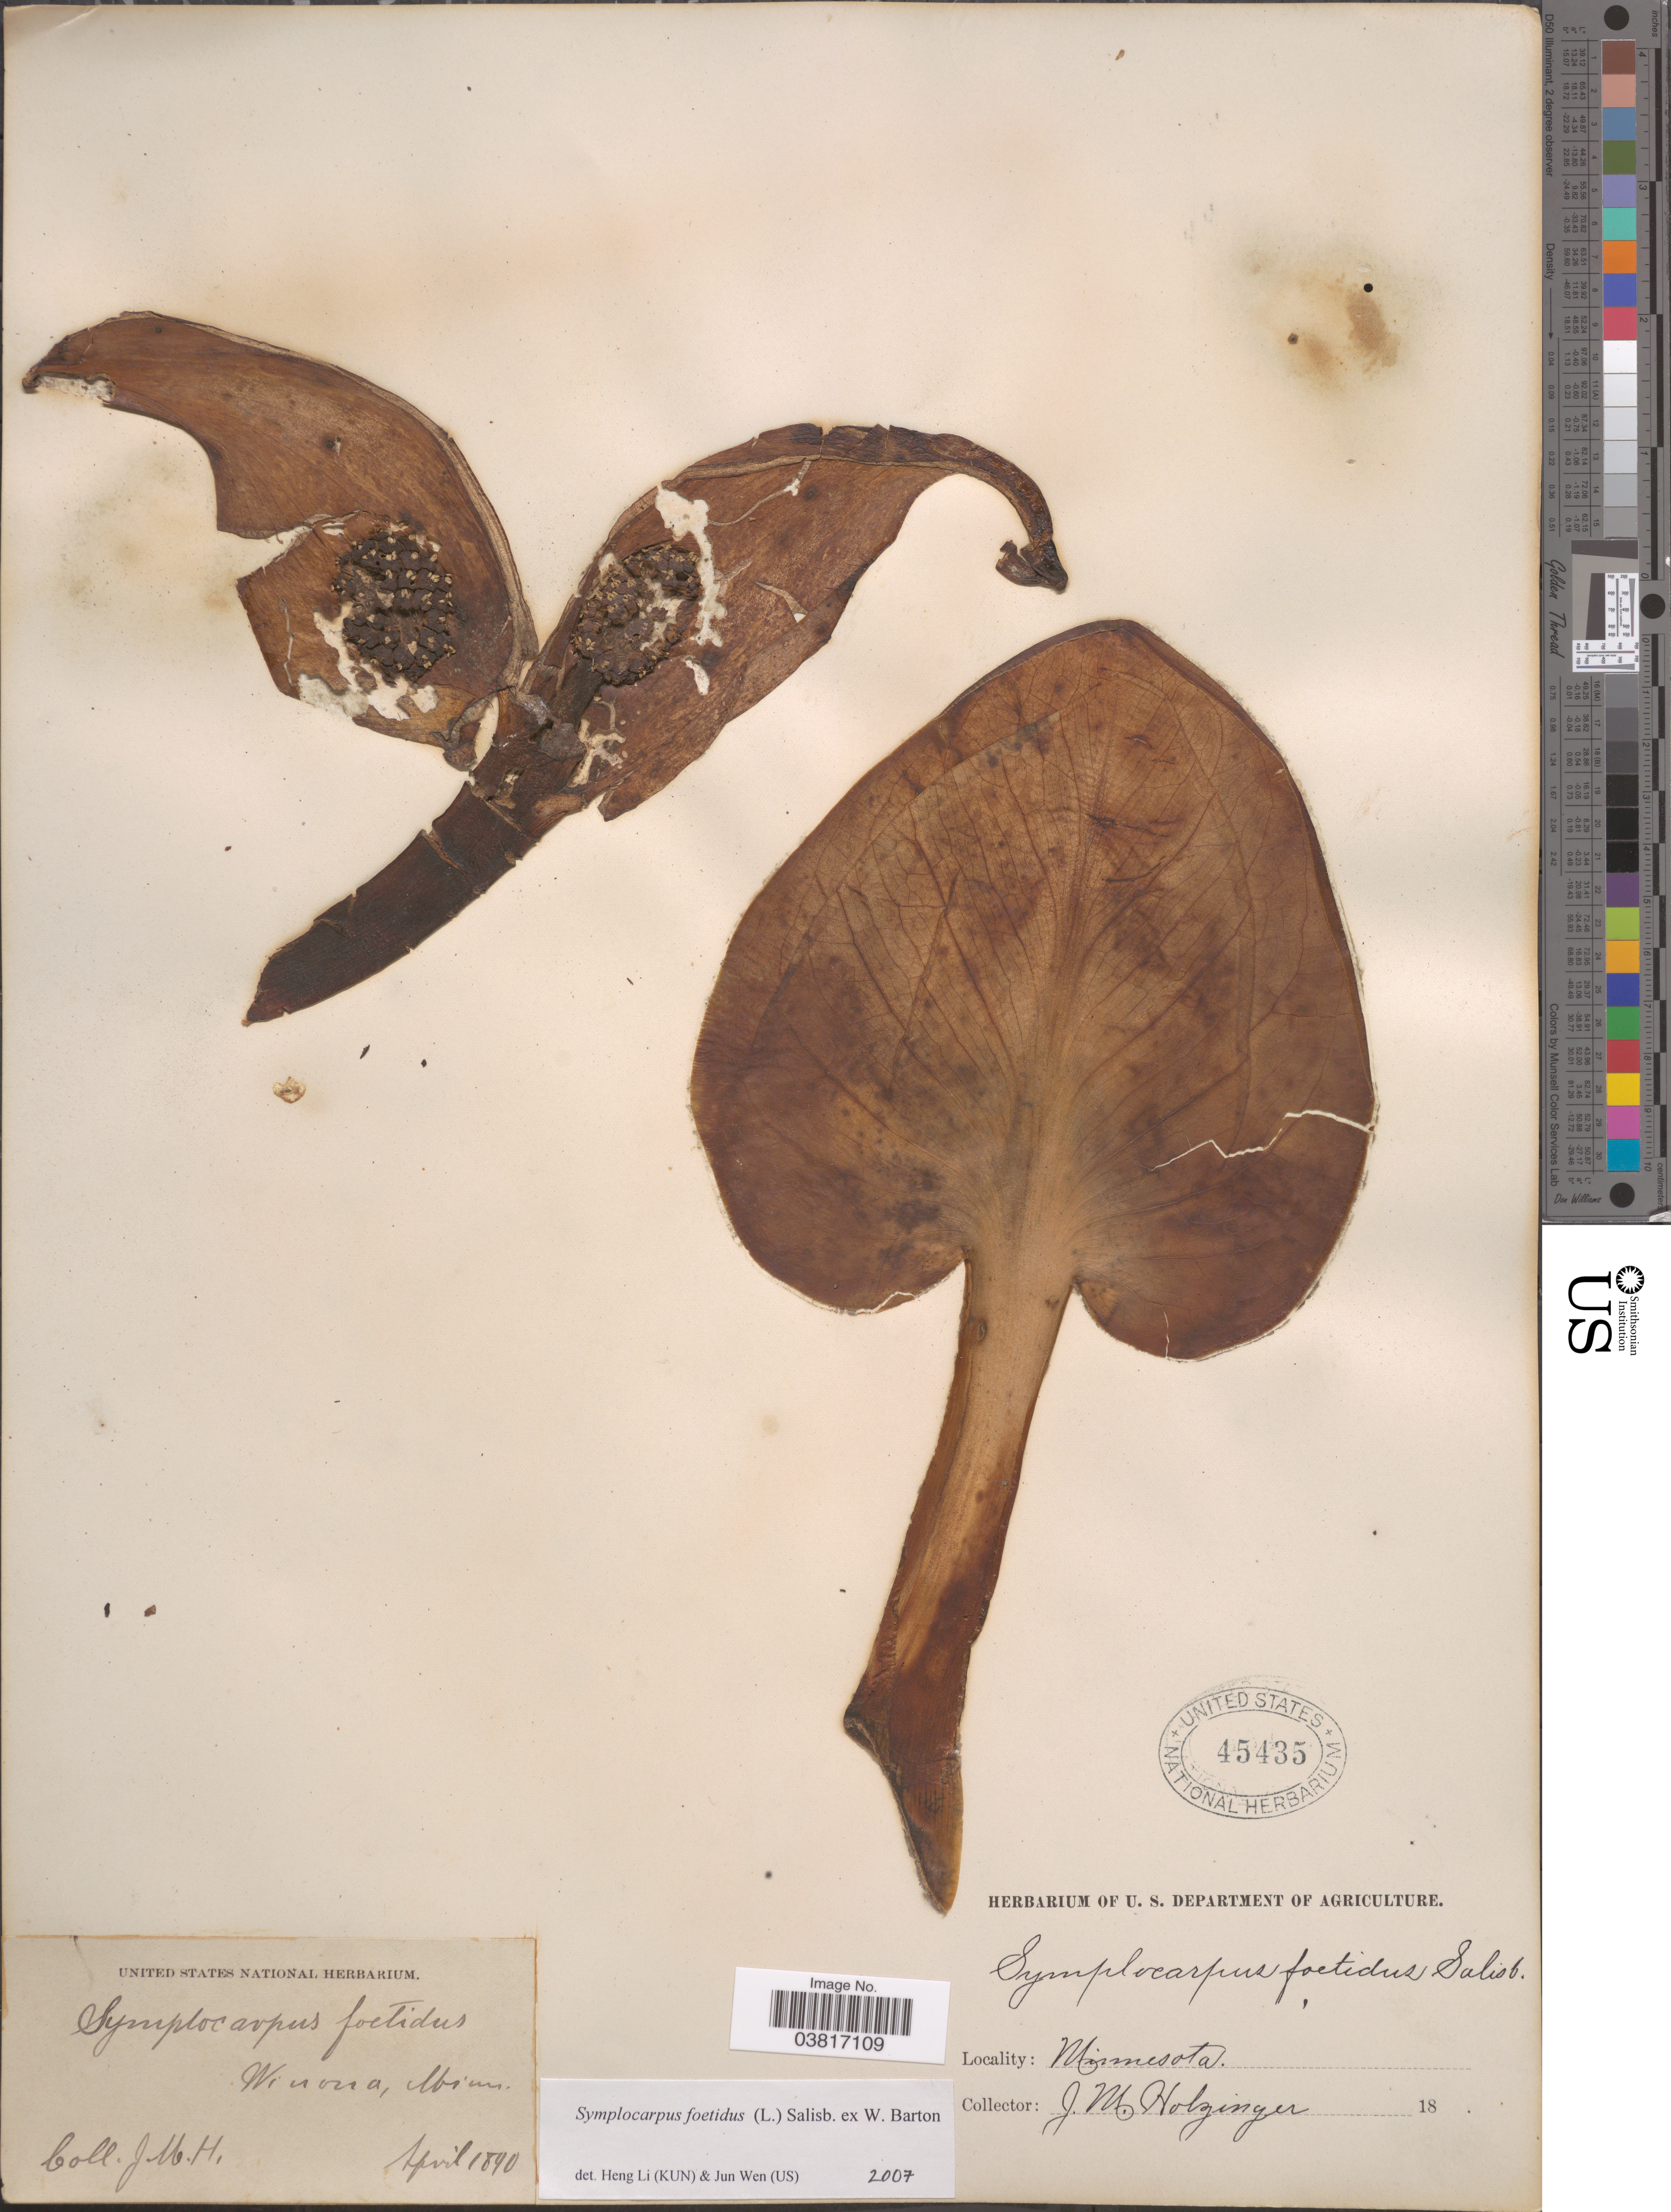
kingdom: Plantae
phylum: Tracheophyta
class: Liliopsida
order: Alismatales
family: Araceae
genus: Symplocarpus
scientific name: Symplocarpus foetidus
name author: (L.) W. Salisb. ex W.P.C. Barton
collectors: J. M. Holzinger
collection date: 1890-04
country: United States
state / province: Minnesota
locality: Winona.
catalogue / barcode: US 45435